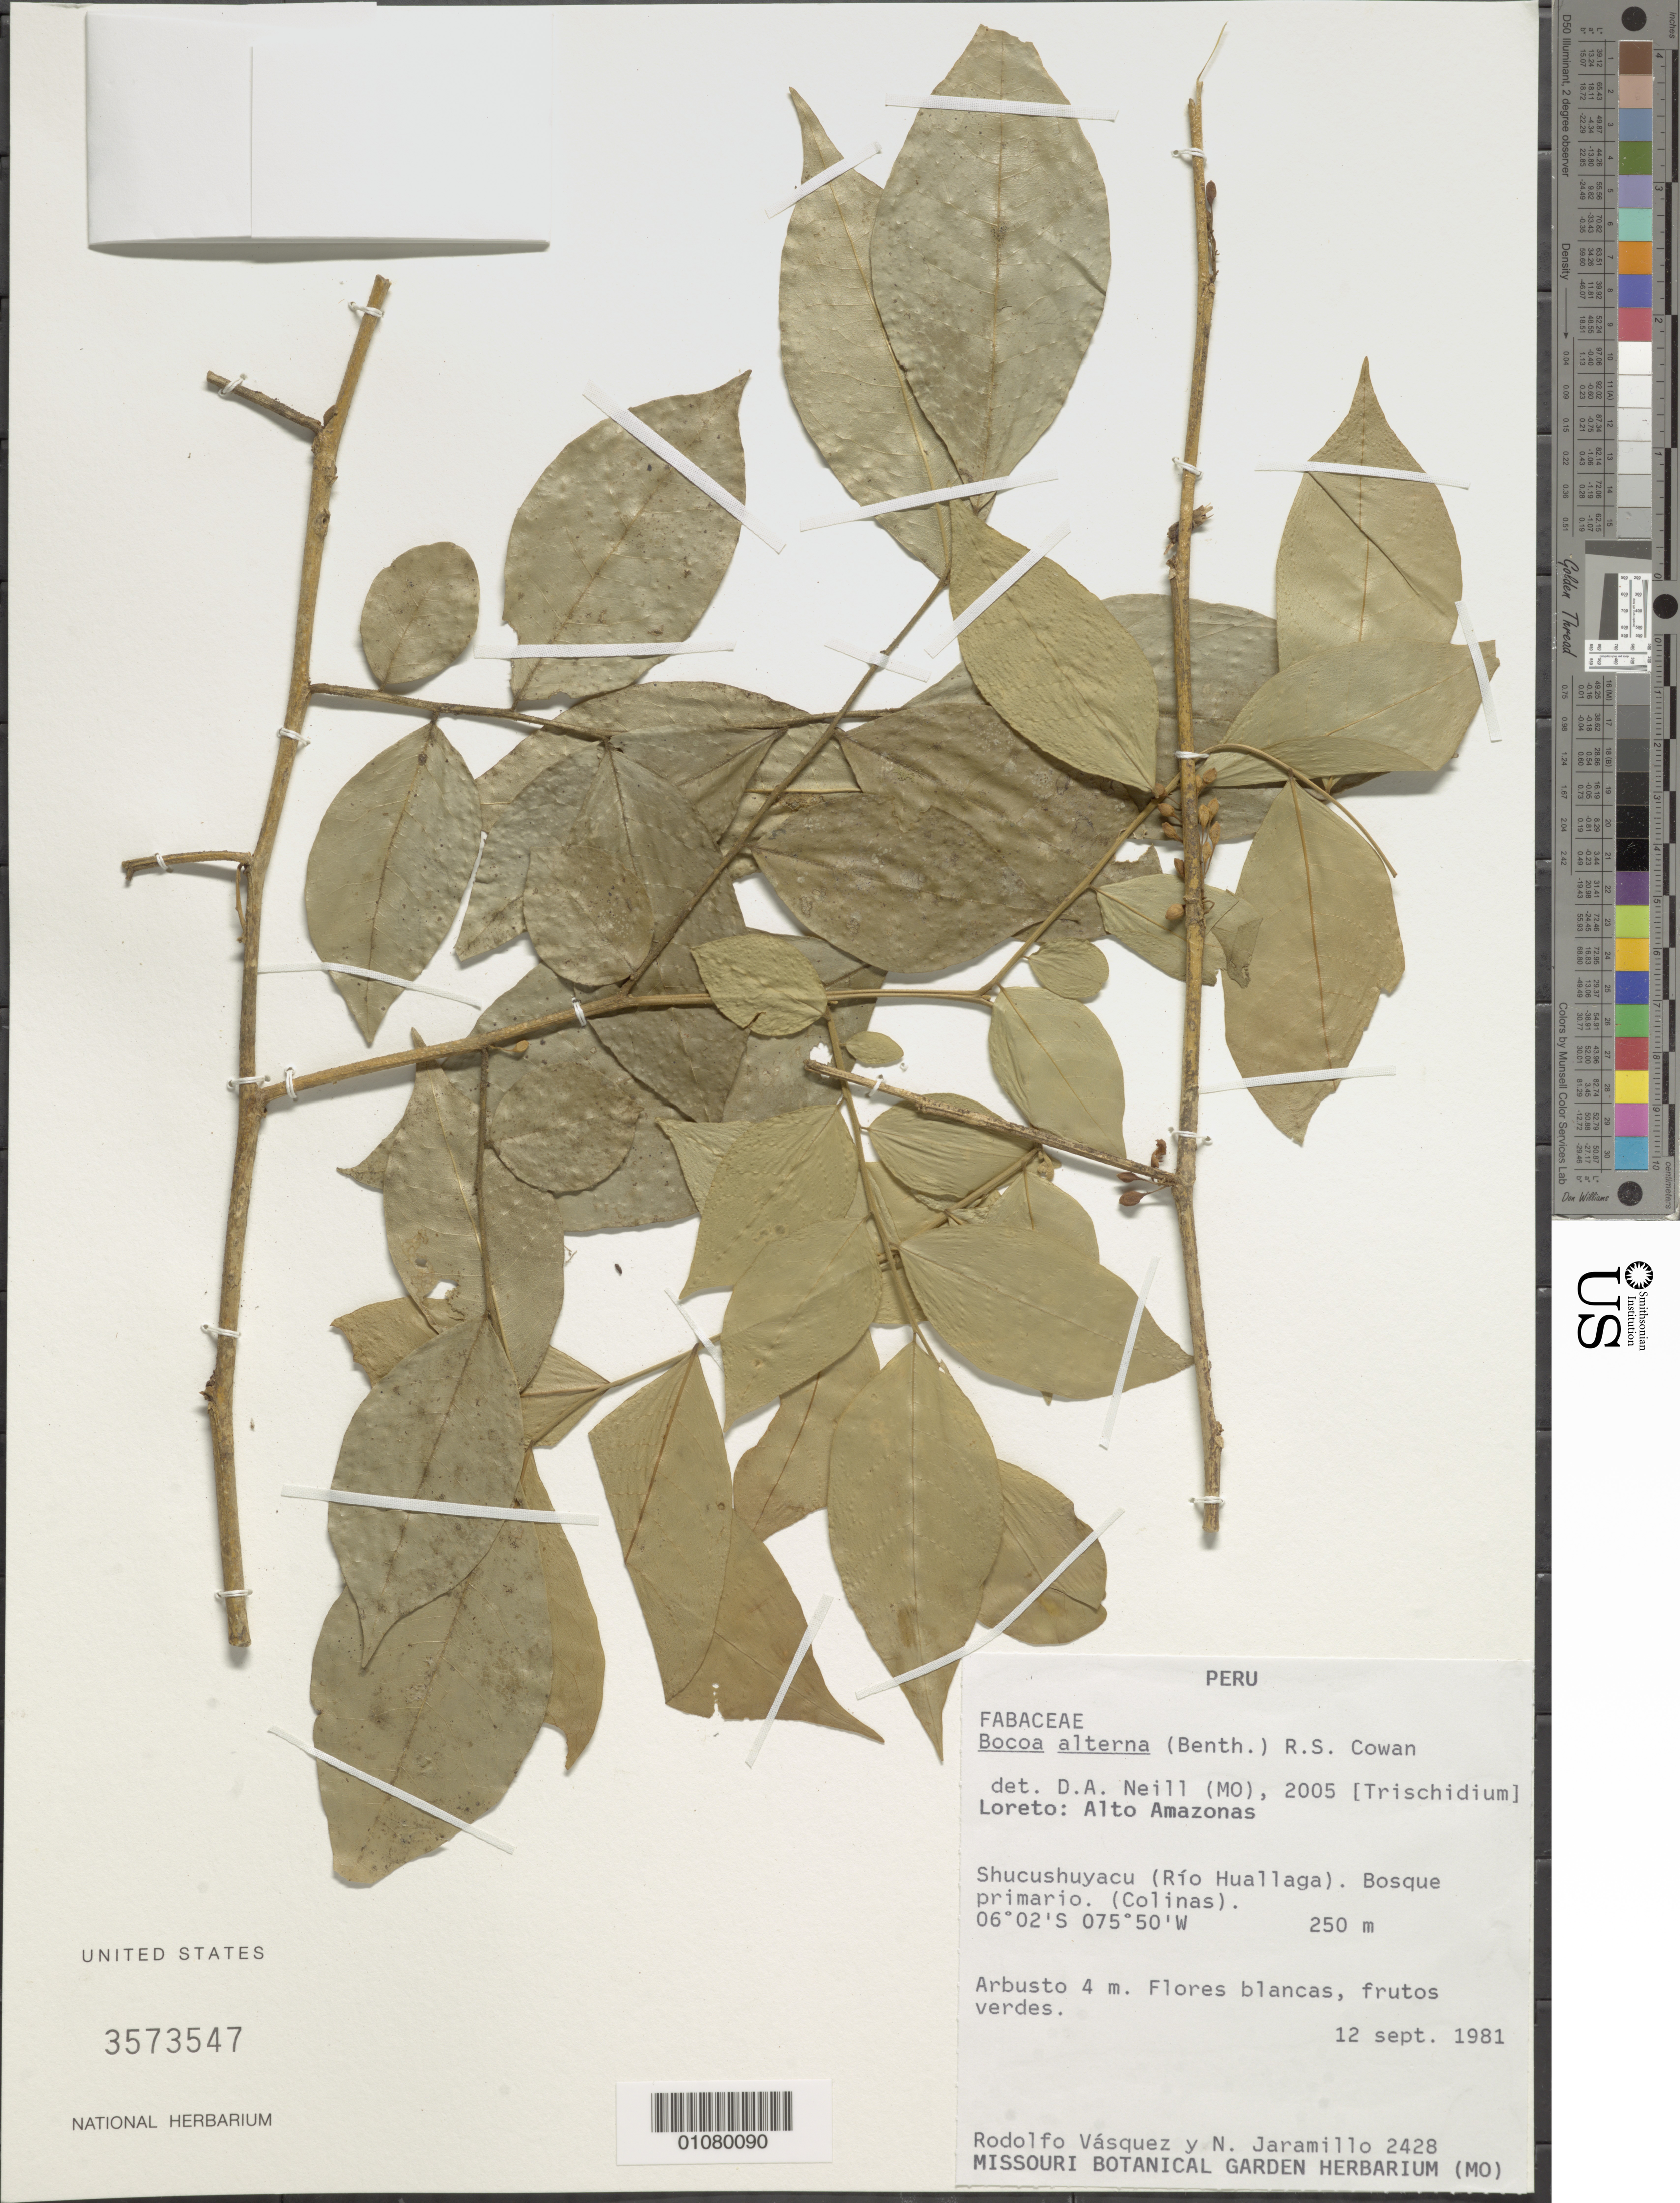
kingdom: Plantae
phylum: Tracheophyta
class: Magnoliopsida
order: Fabales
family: Fabaceae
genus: Bocoa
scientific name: Bocoa alterna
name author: (Benth.) R.S. Cowan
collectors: R. Vásquez M. & N. Jaramillo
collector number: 2428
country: Peru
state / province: Loreto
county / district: Alto Amazonas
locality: Shucushuyacu (Rio Huallaga), Bosque primario (Colinas)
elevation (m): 250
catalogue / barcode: US 3573547